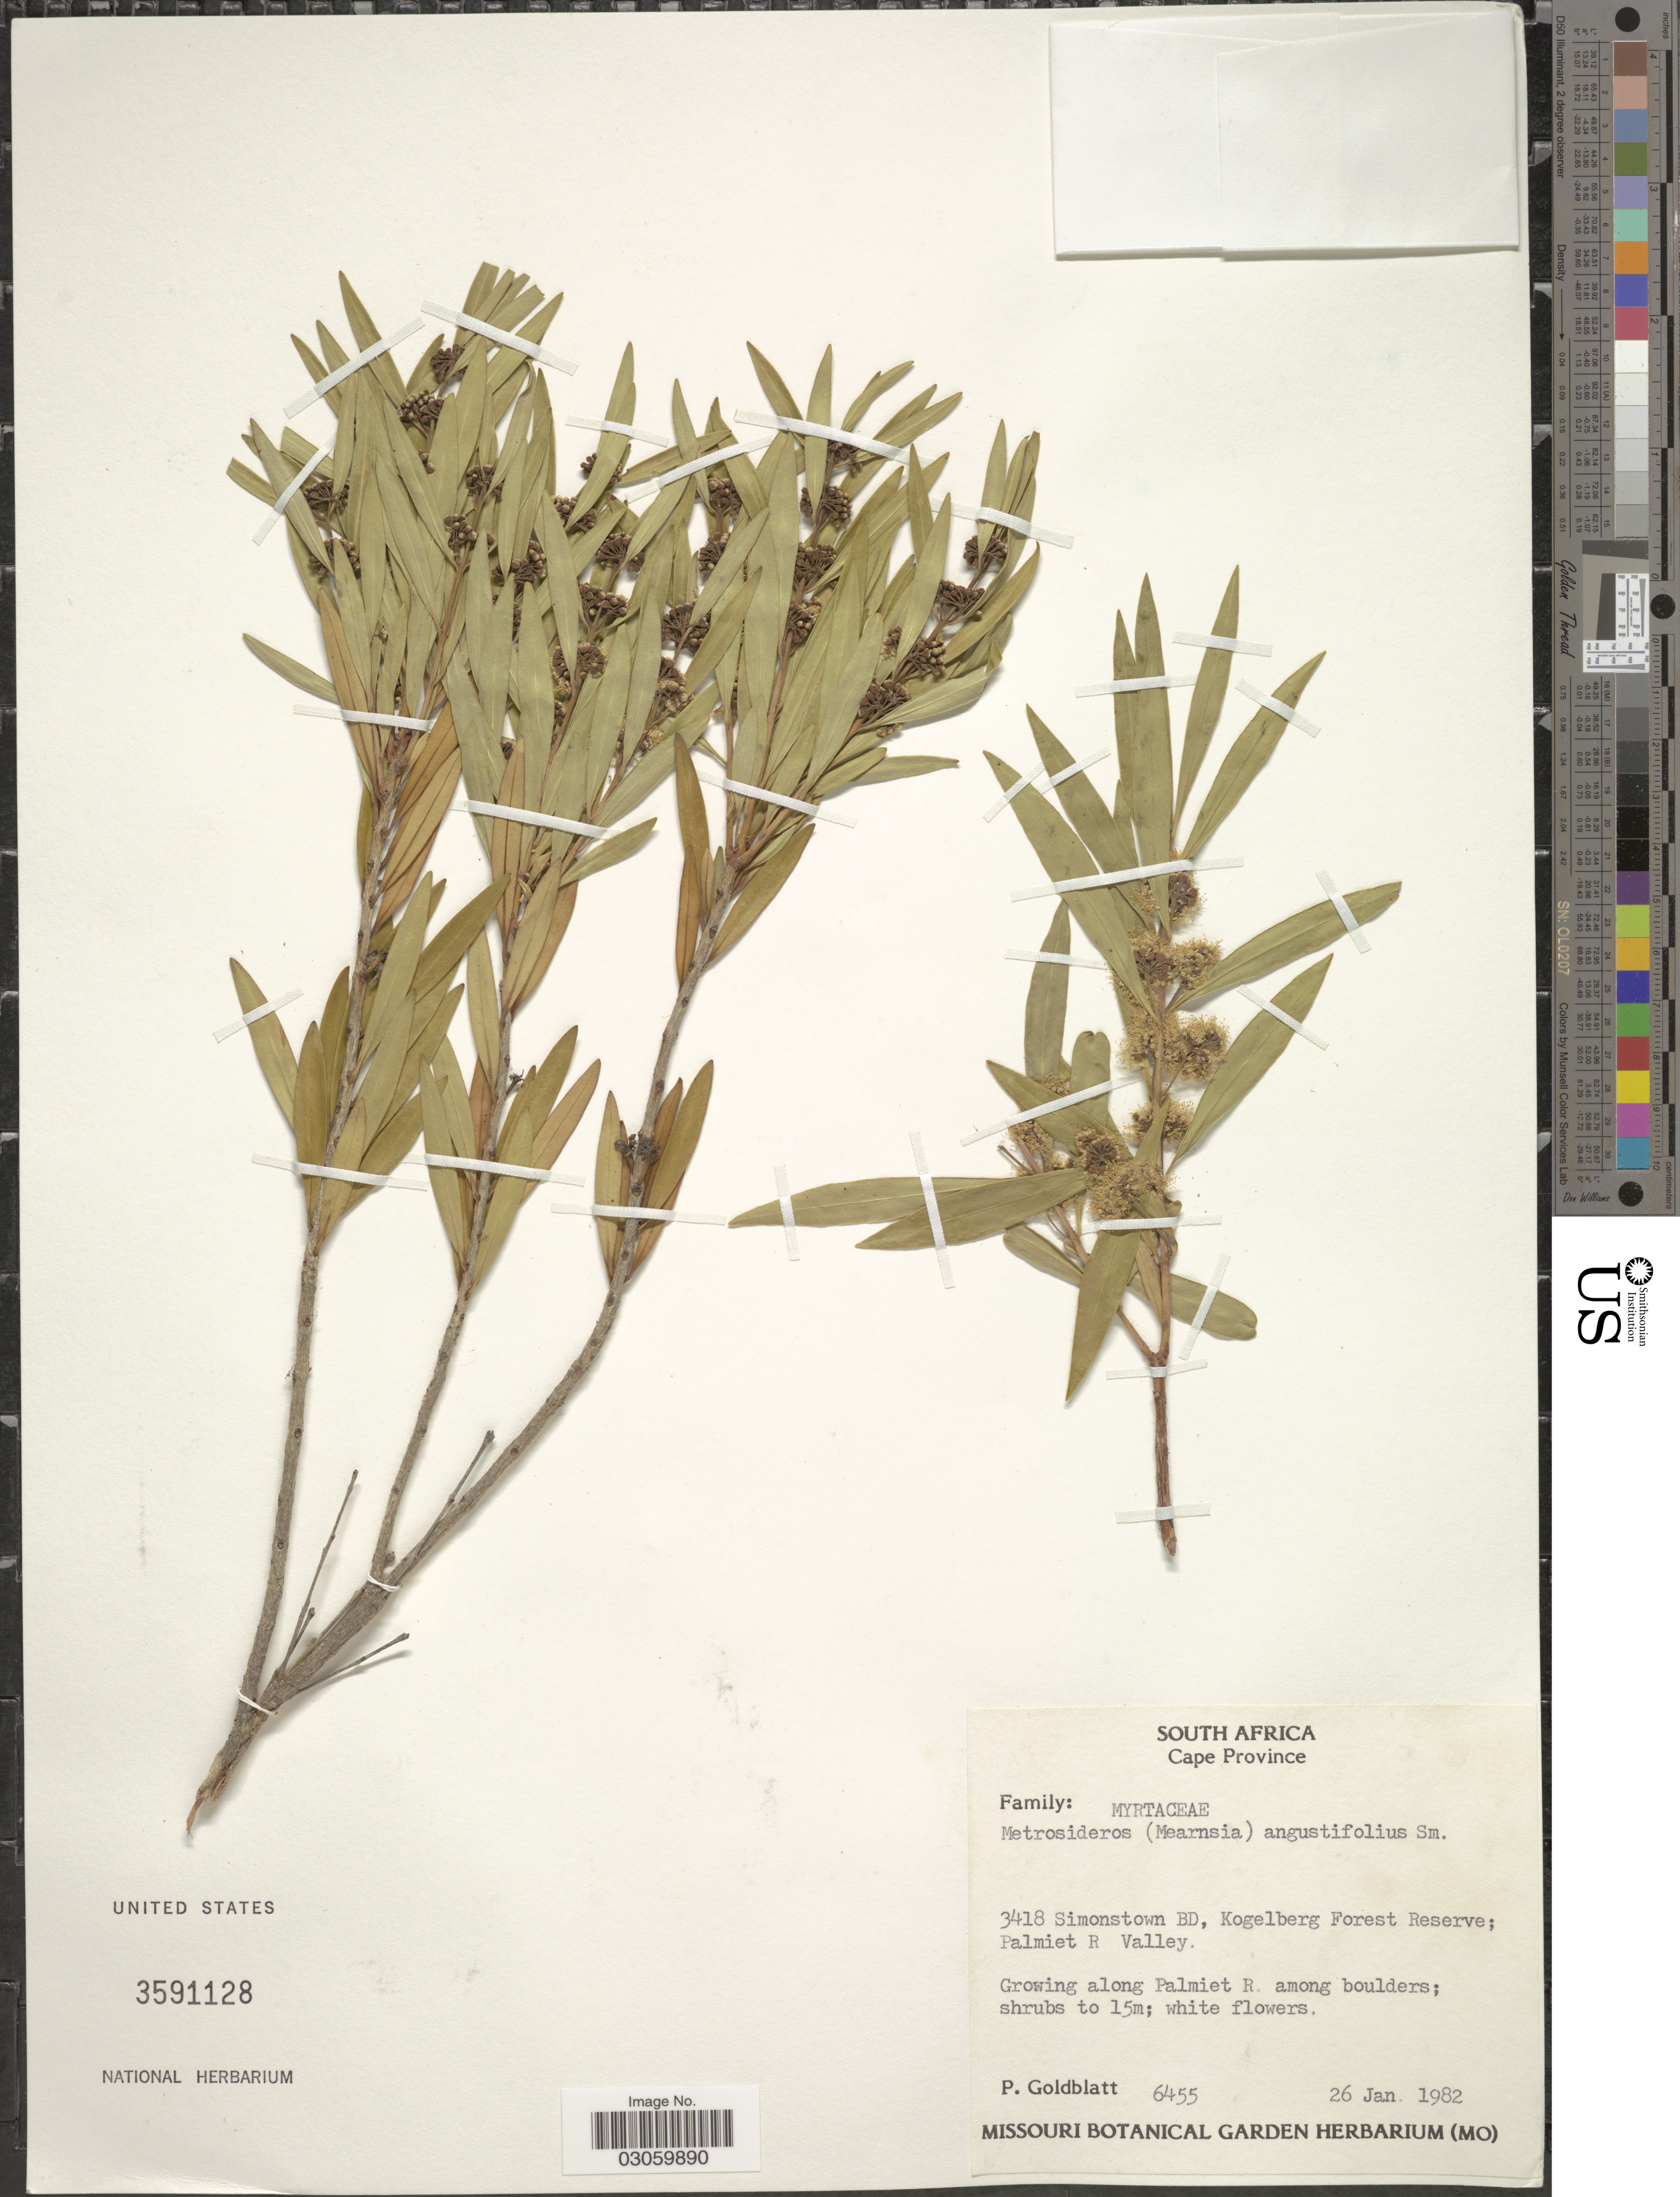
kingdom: Plantae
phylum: Tracheophyta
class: Magnoliopsida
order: Myrtales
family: Myrtaceae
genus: Metrosideros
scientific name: Metrosideros angustifolia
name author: (L.) Sm.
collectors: P. Goldblatt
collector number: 6455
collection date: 1982-01-26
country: South Africa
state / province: Western Cape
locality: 3418 Simonstown BD, Kogelberg Forest Reserve; Palmiet R Valley.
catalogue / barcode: US 3591128